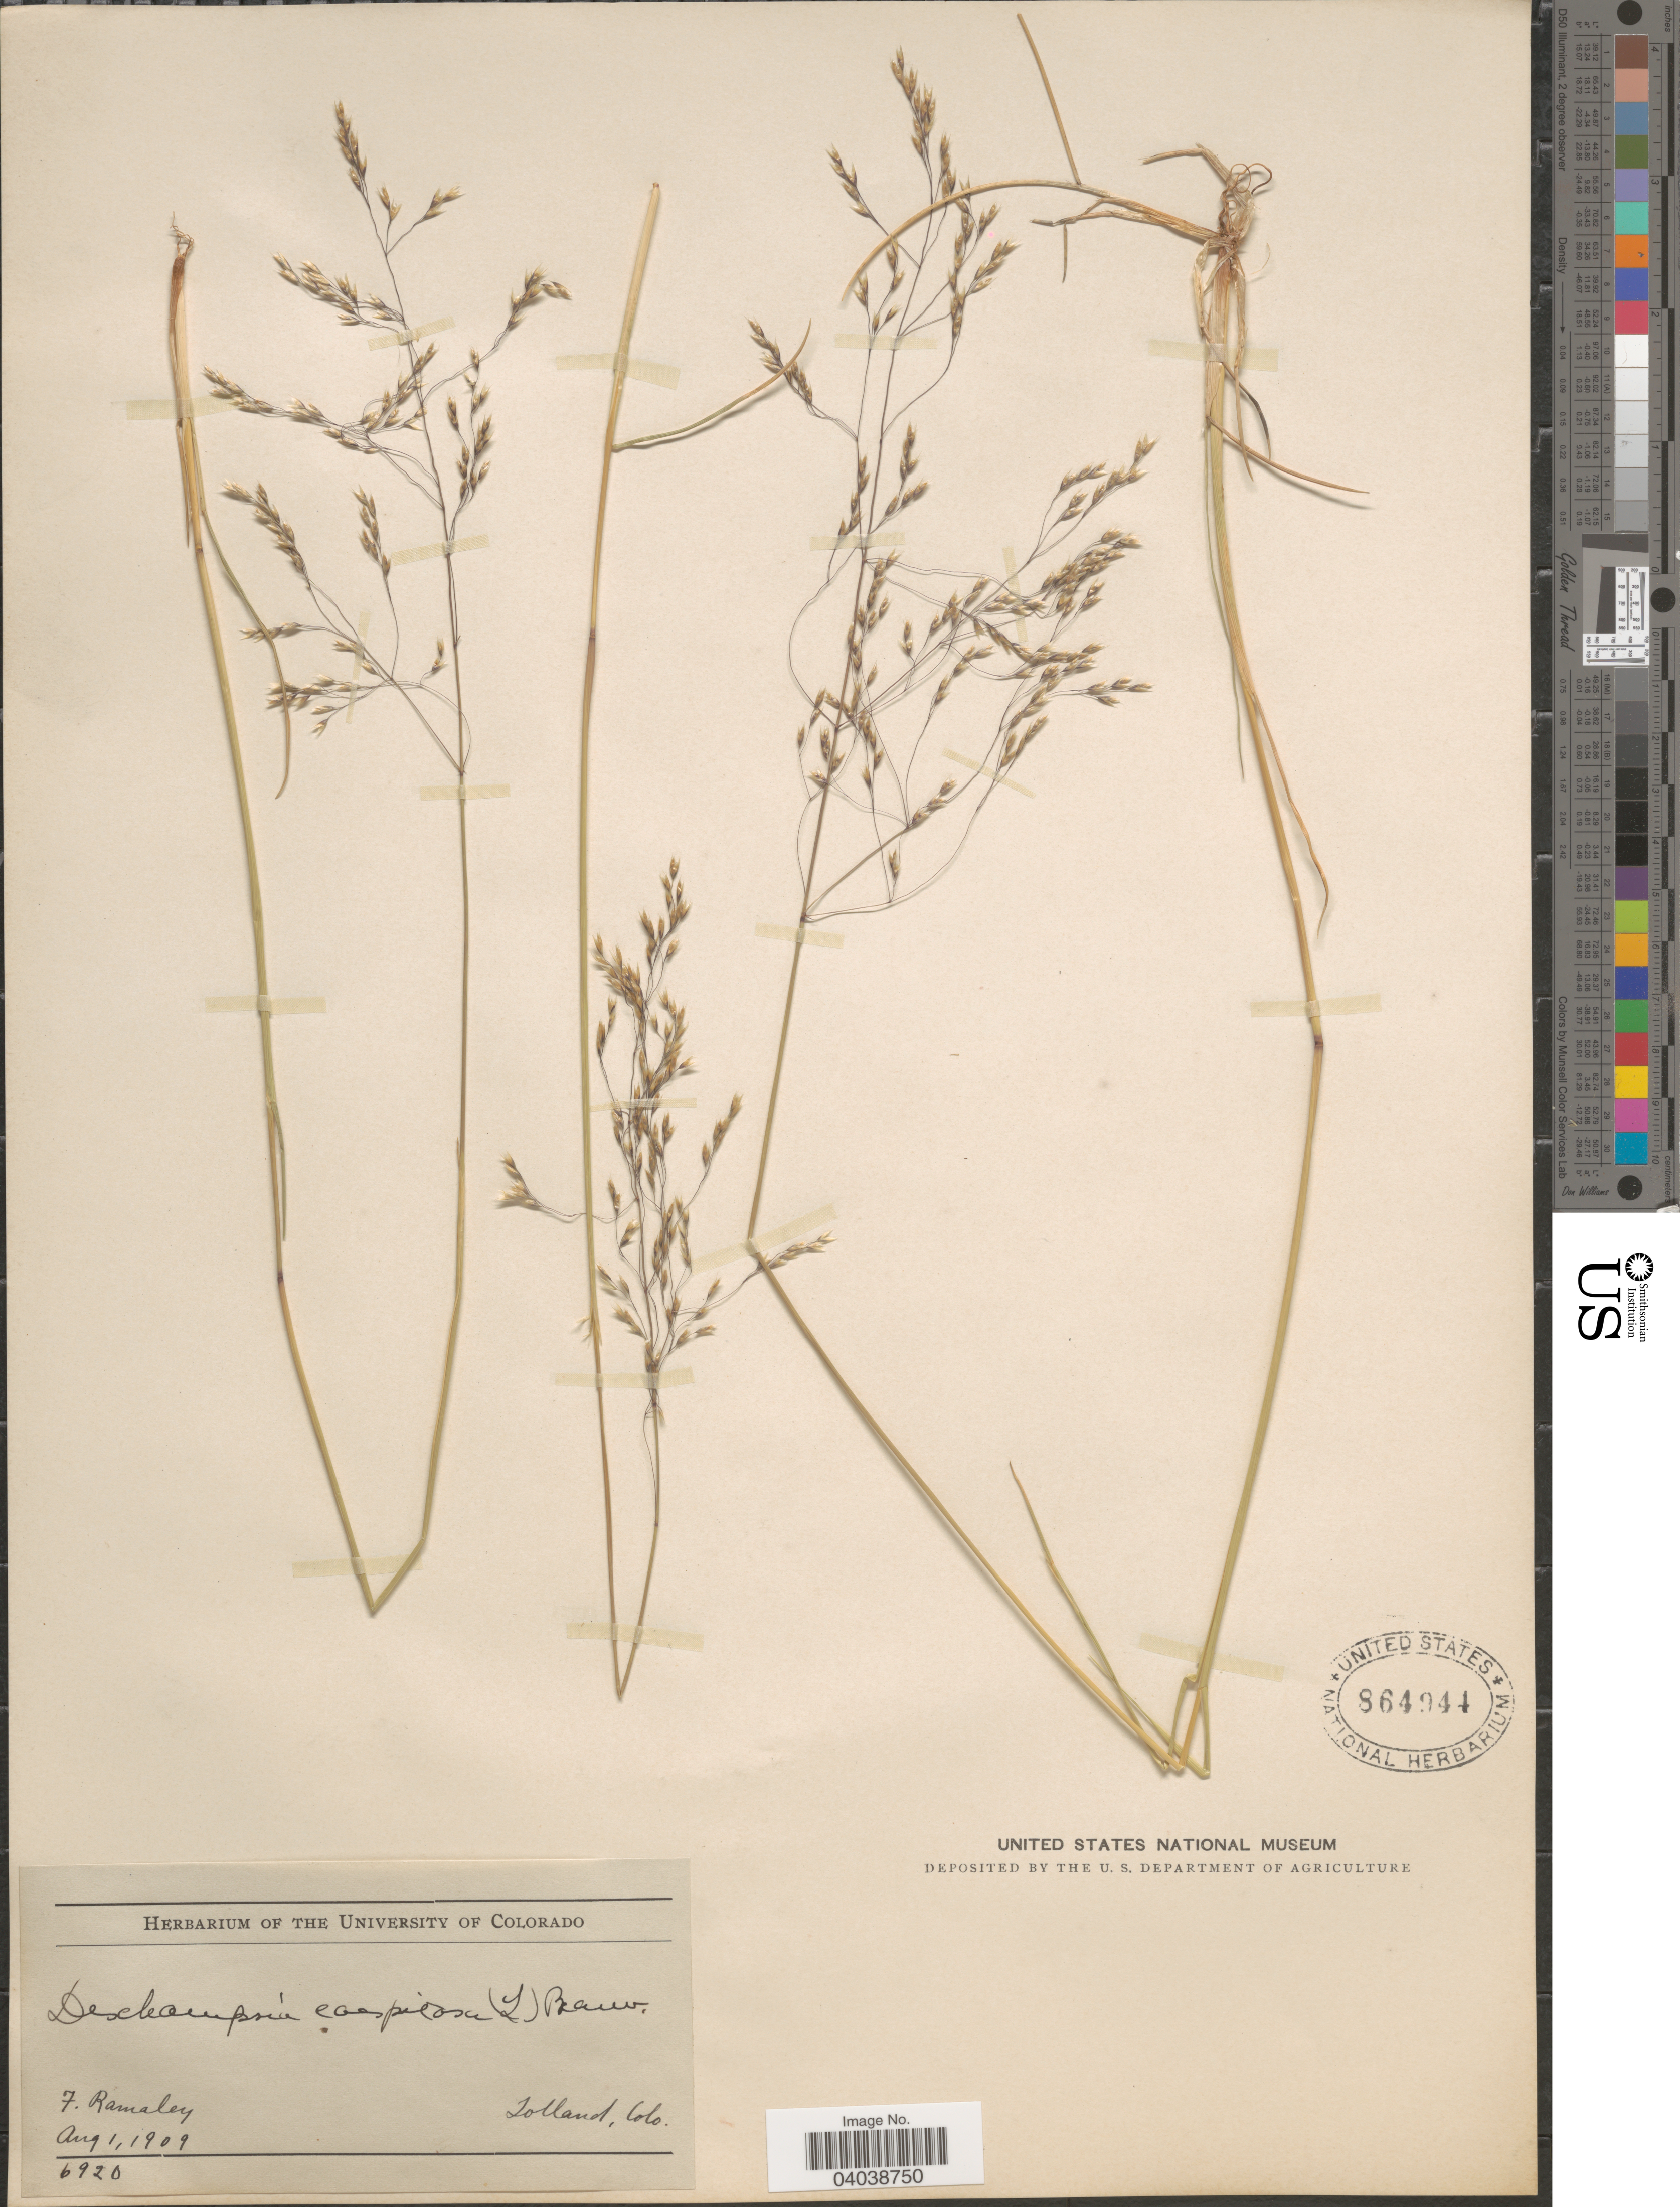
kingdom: Plantae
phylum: Tracheophyta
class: Liliopsida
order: Poales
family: Poaceae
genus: Deschampsia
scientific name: Deschampsia cespitosa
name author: (L.) P. Beauv.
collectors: F. Ramaley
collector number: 6920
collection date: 1909-08-01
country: United States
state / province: Colorado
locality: Tolland.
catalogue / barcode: US 864944